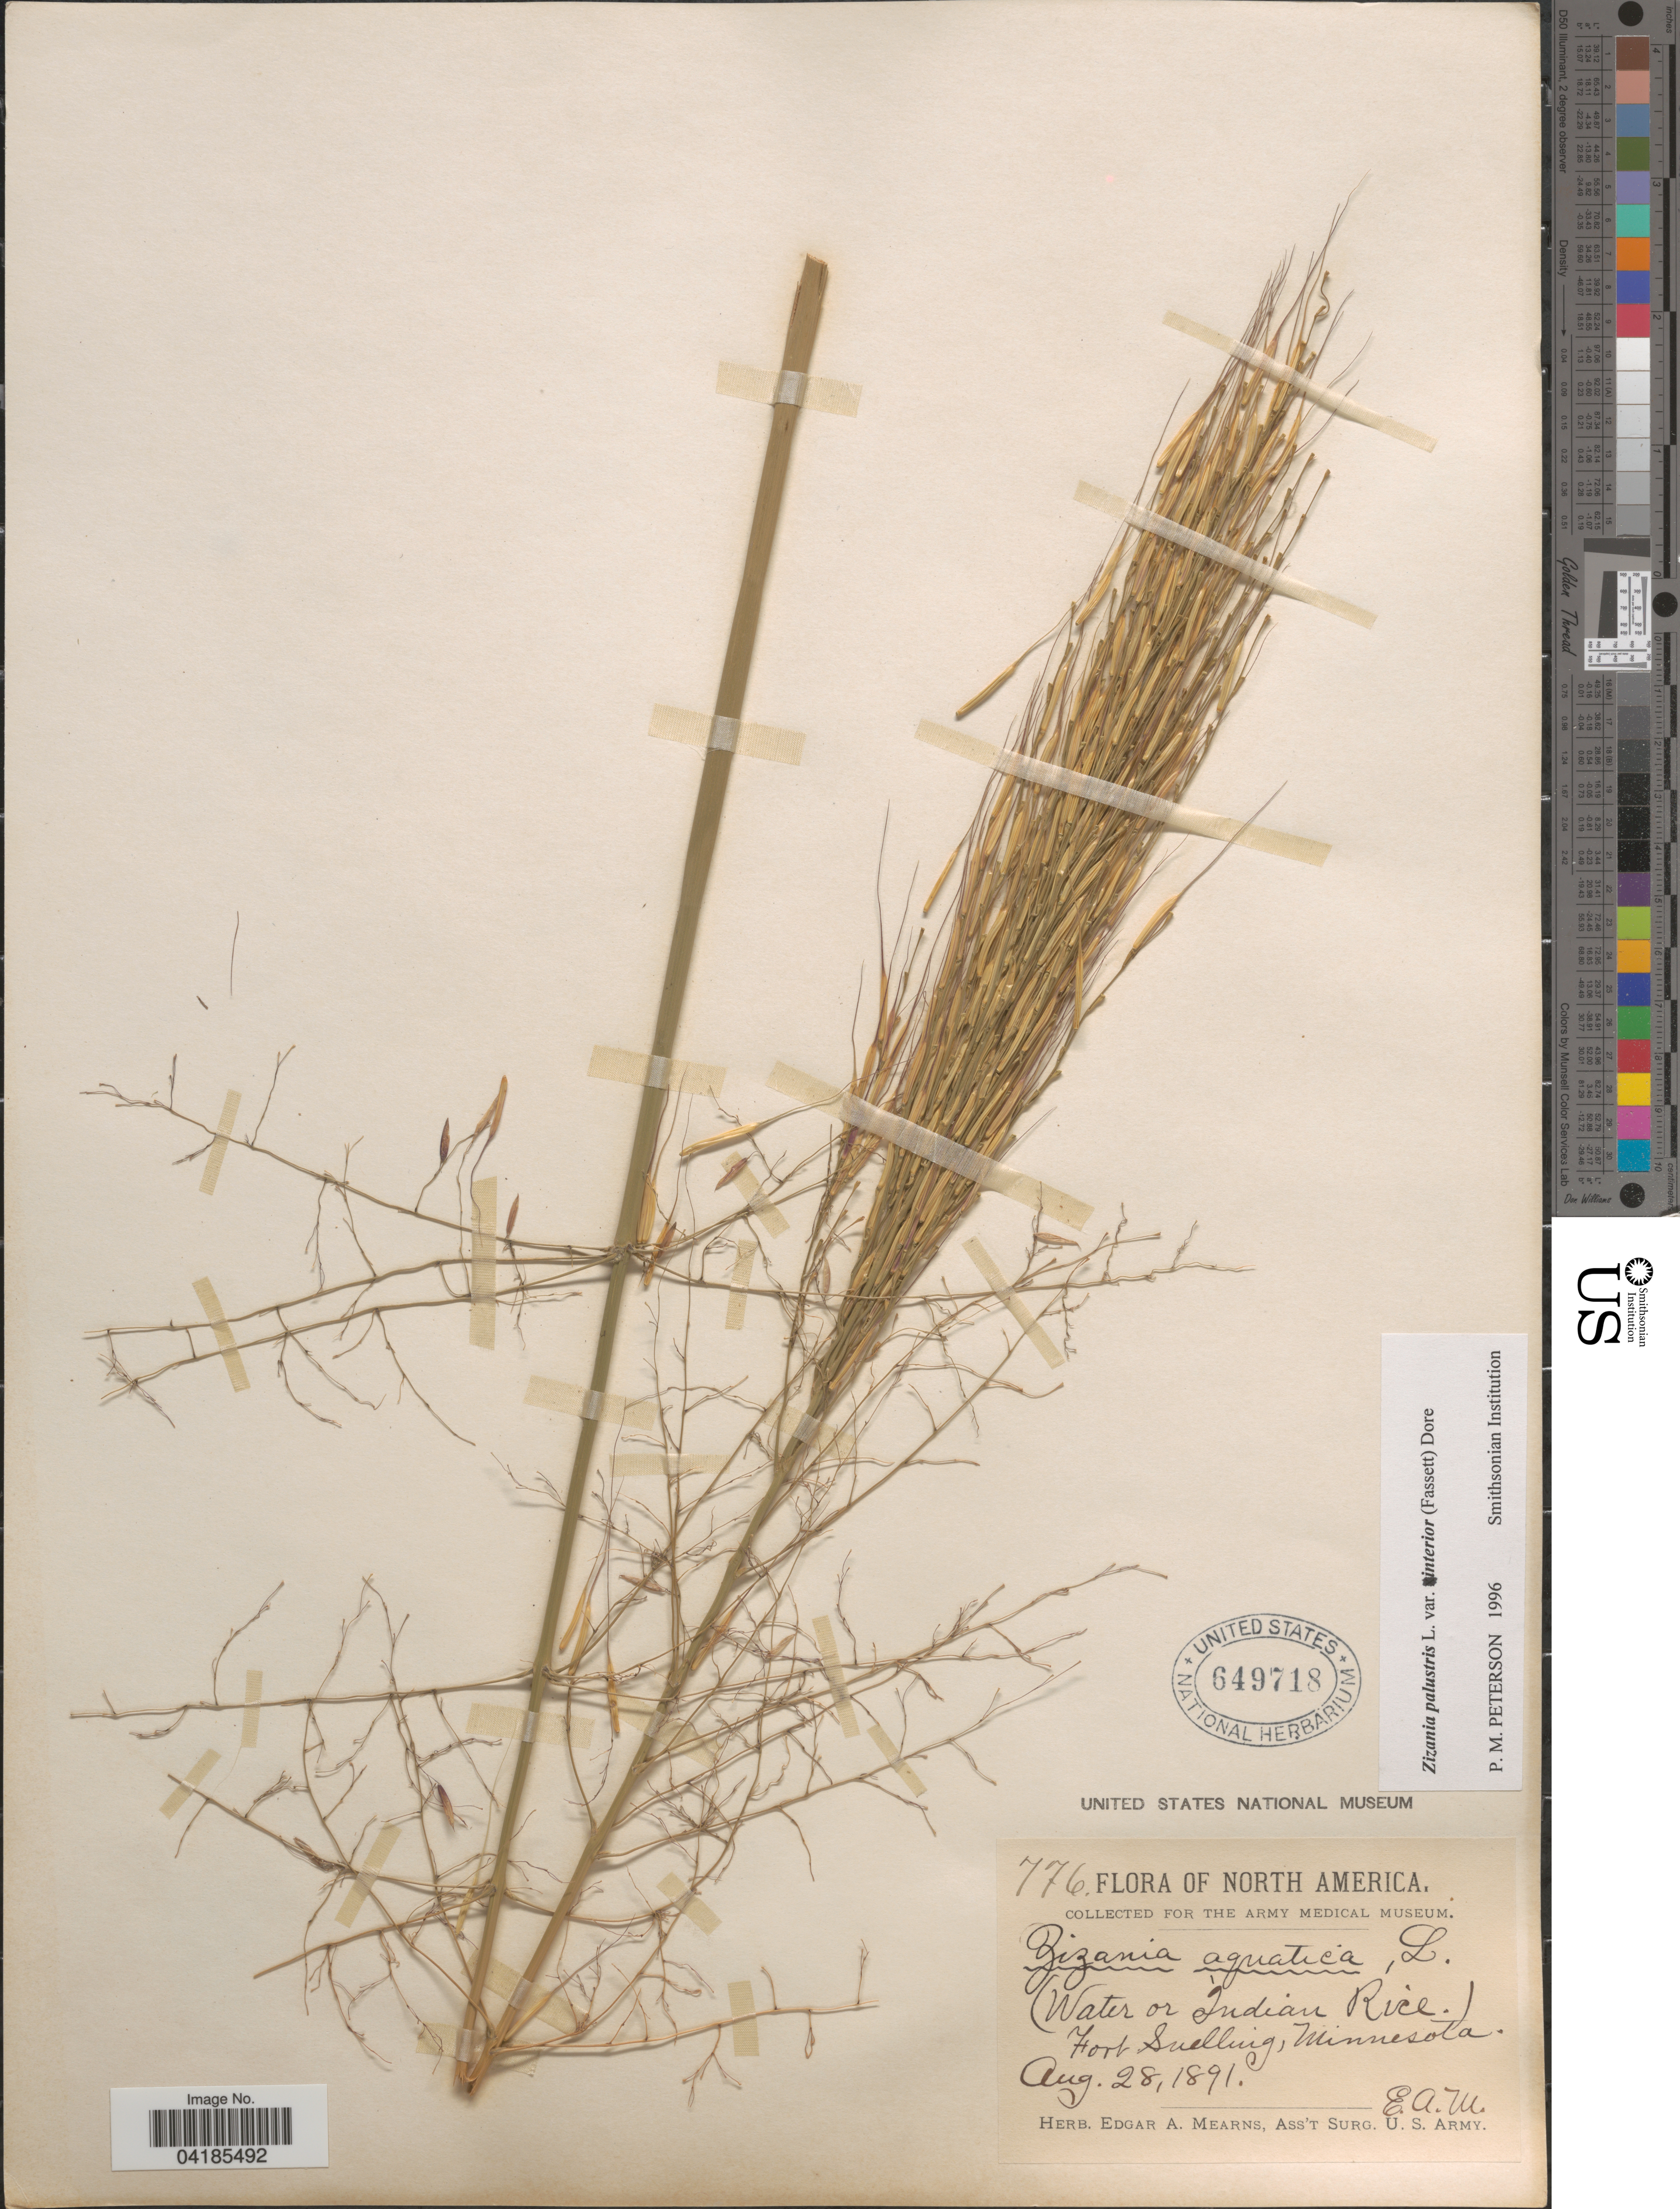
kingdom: Plantae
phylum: Tracheophyta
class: Liliopsida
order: Poales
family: Poaceae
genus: Zizania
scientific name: Zizania palustris var. interior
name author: L.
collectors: E. A. Mearns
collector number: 776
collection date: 1891-08-28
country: United States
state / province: Minnesota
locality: Fort Snelling.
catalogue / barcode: US 649718